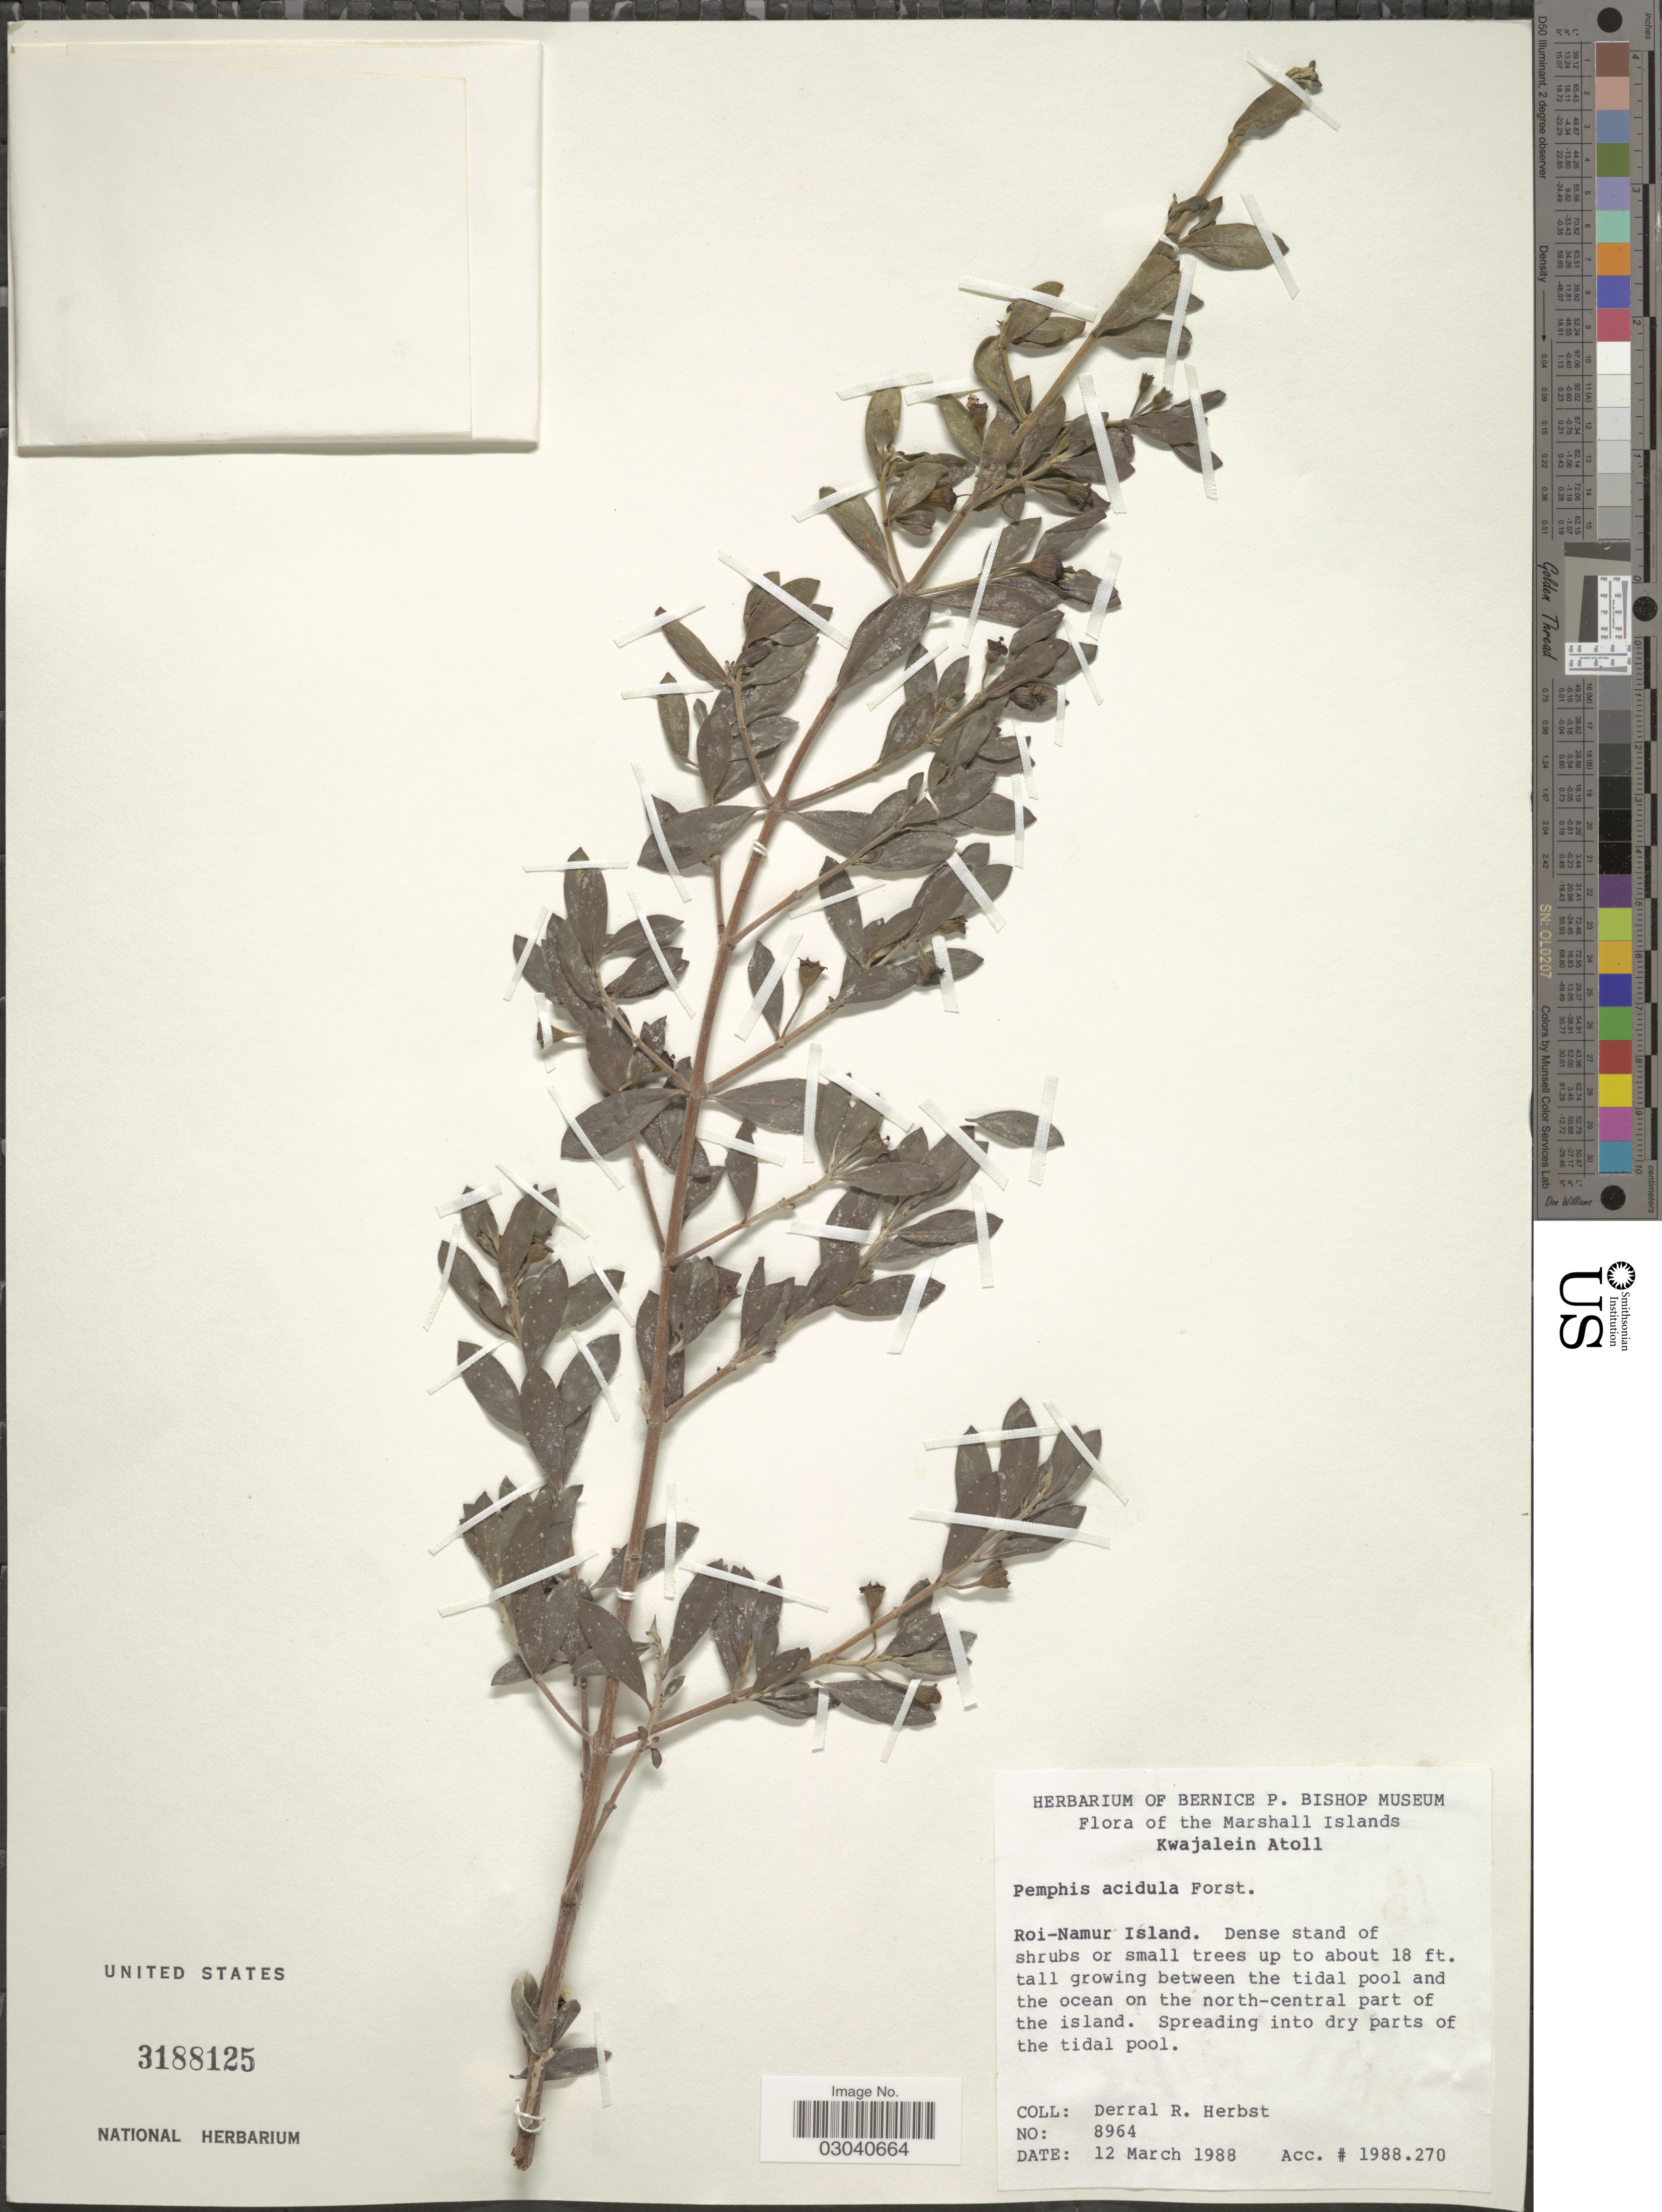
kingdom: Plantae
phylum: Tracheophyta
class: Magnoliopsida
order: Myrtales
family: Lythraceae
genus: Pemphis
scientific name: Pemphis acidula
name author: J.R. Forst. & G. Forst.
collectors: D. R. Herbst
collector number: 8964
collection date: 1988-03-12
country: Marshall Islands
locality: Kwajalein Atoll. Roi-Namur Island.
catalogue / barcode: US 3188125